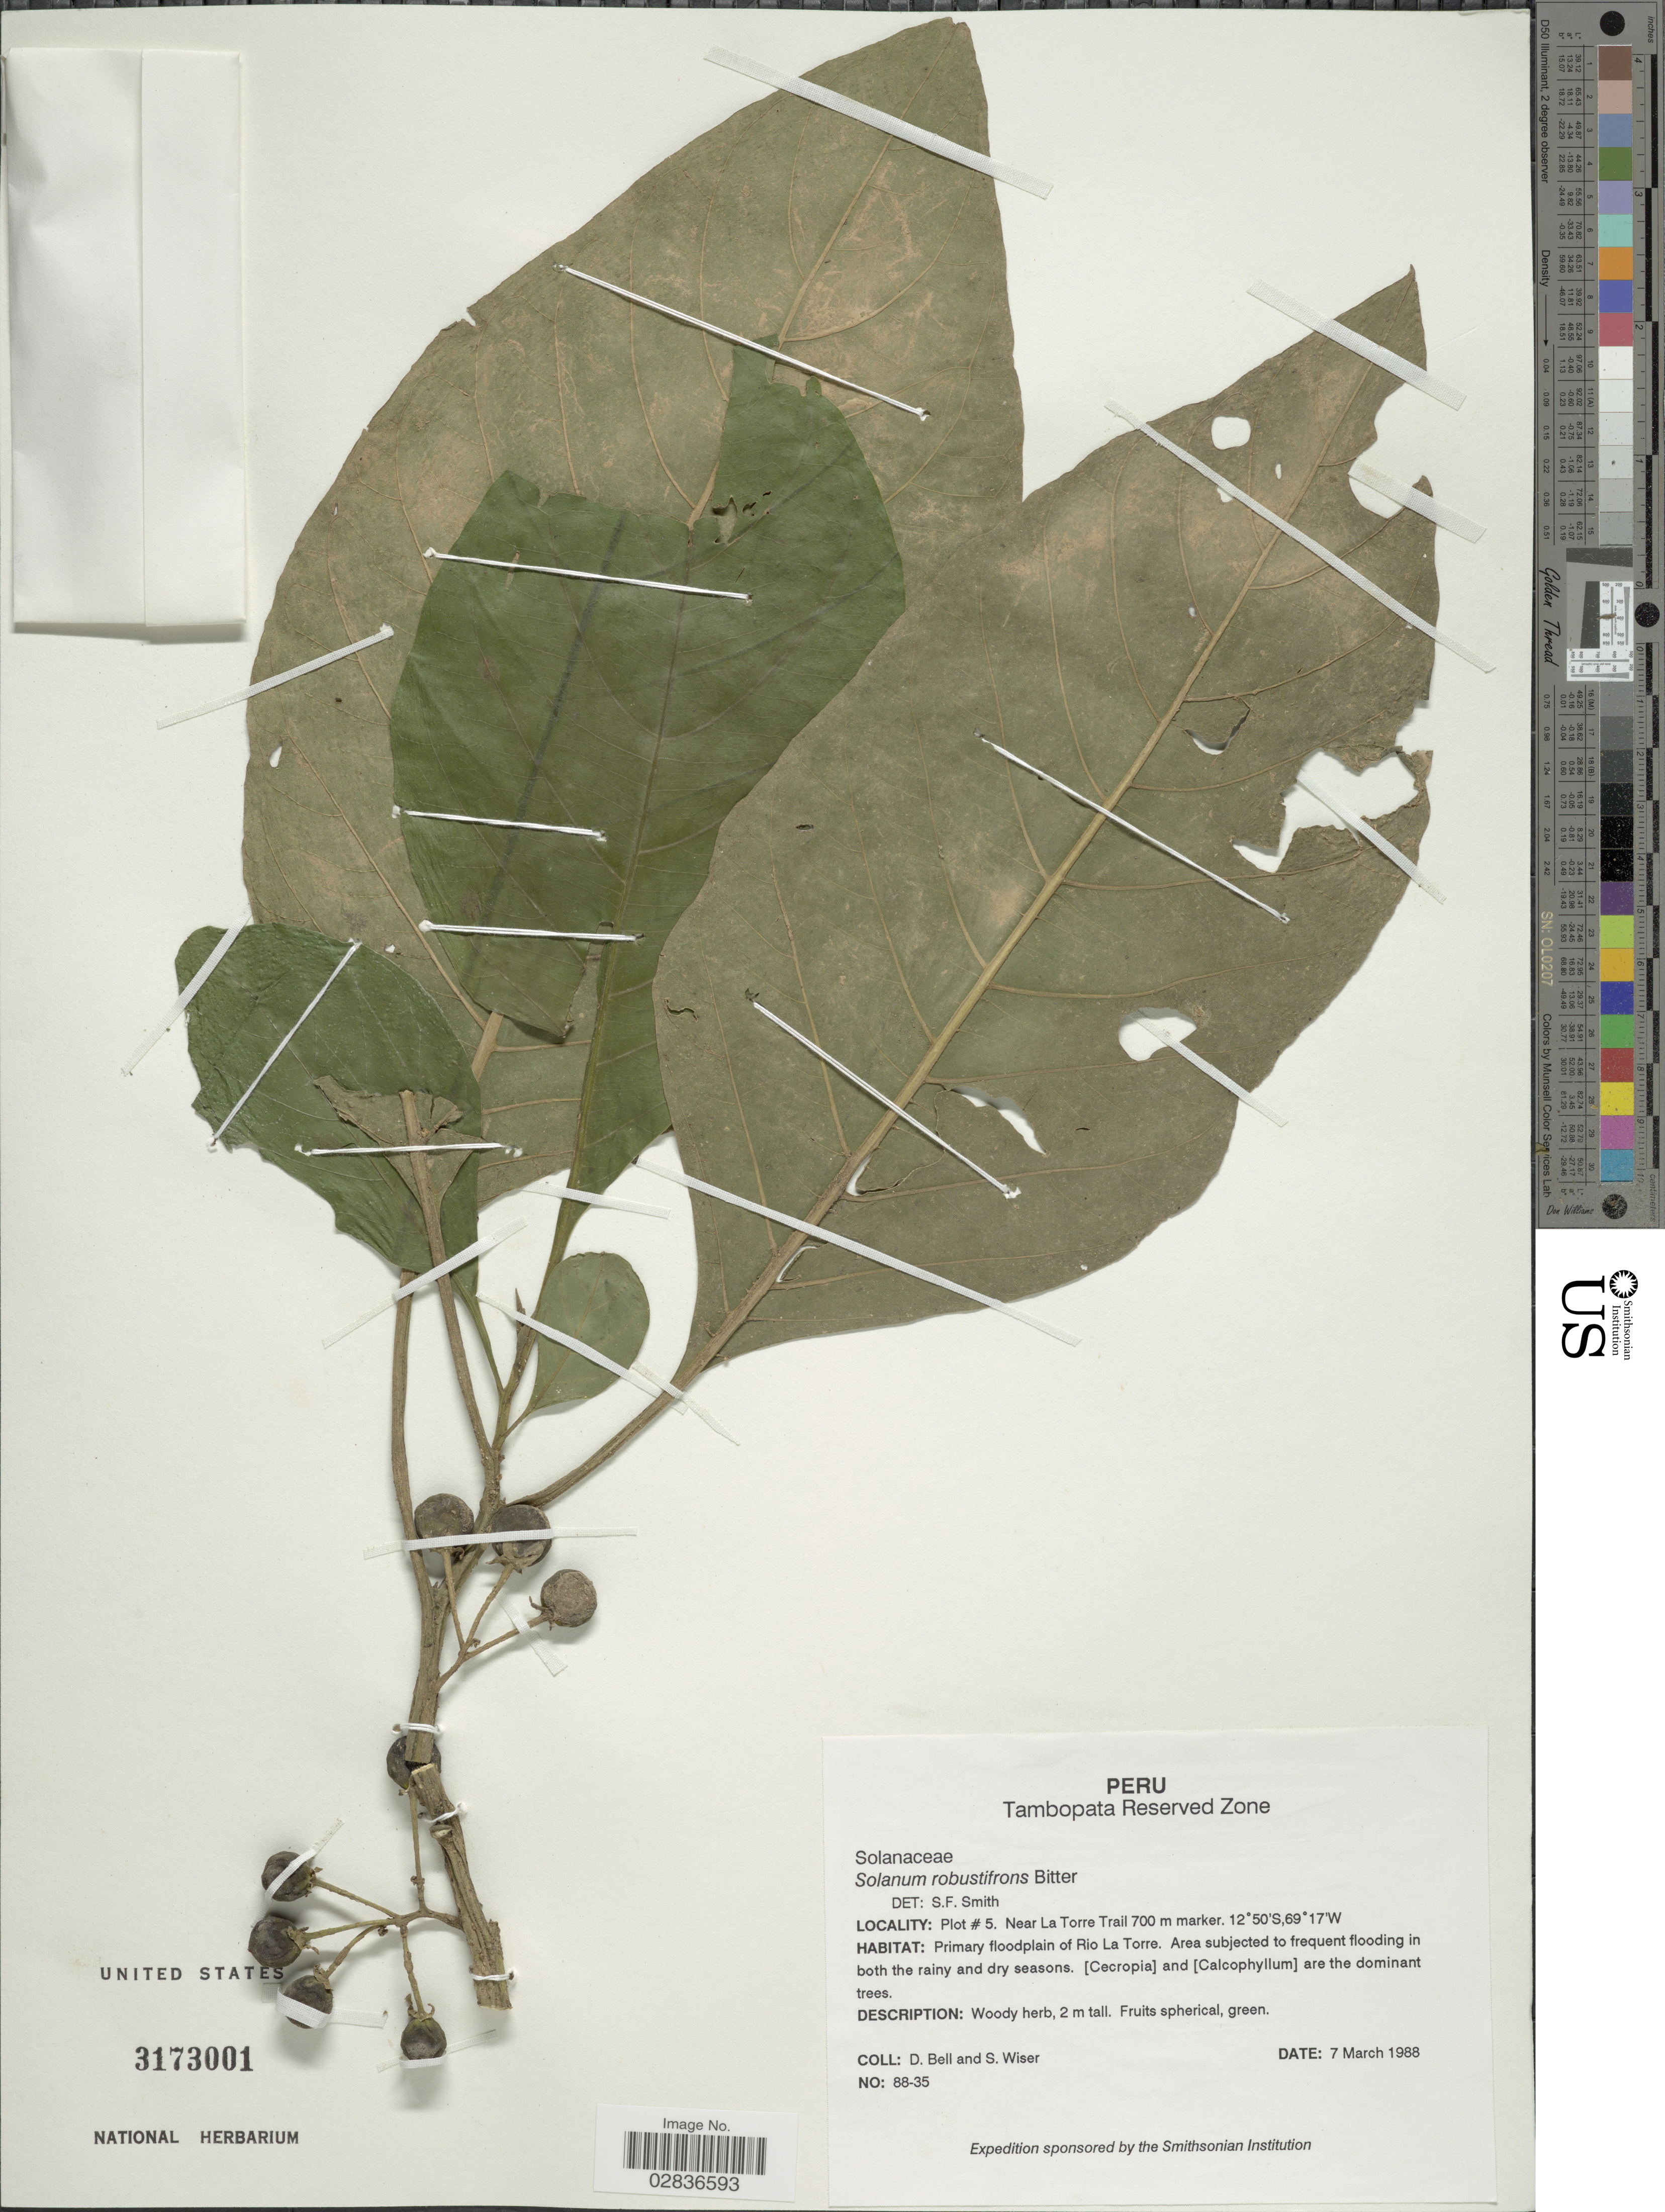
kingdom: Plantae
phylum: Tracheophyta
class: Magnoliopsida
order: Solanales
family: Solanaceae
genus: Solanum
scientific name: Solanum robustifrons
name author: Bitter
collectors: D. A. Bell & S. Wiser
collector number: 88-35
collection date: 1988-03-07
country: Peru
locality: Tambopata Reserved Zone. Plot #5. Near La Torre Trail. Primary floodplain of Rio La Torre.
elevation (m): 700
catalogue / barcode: US 3173001